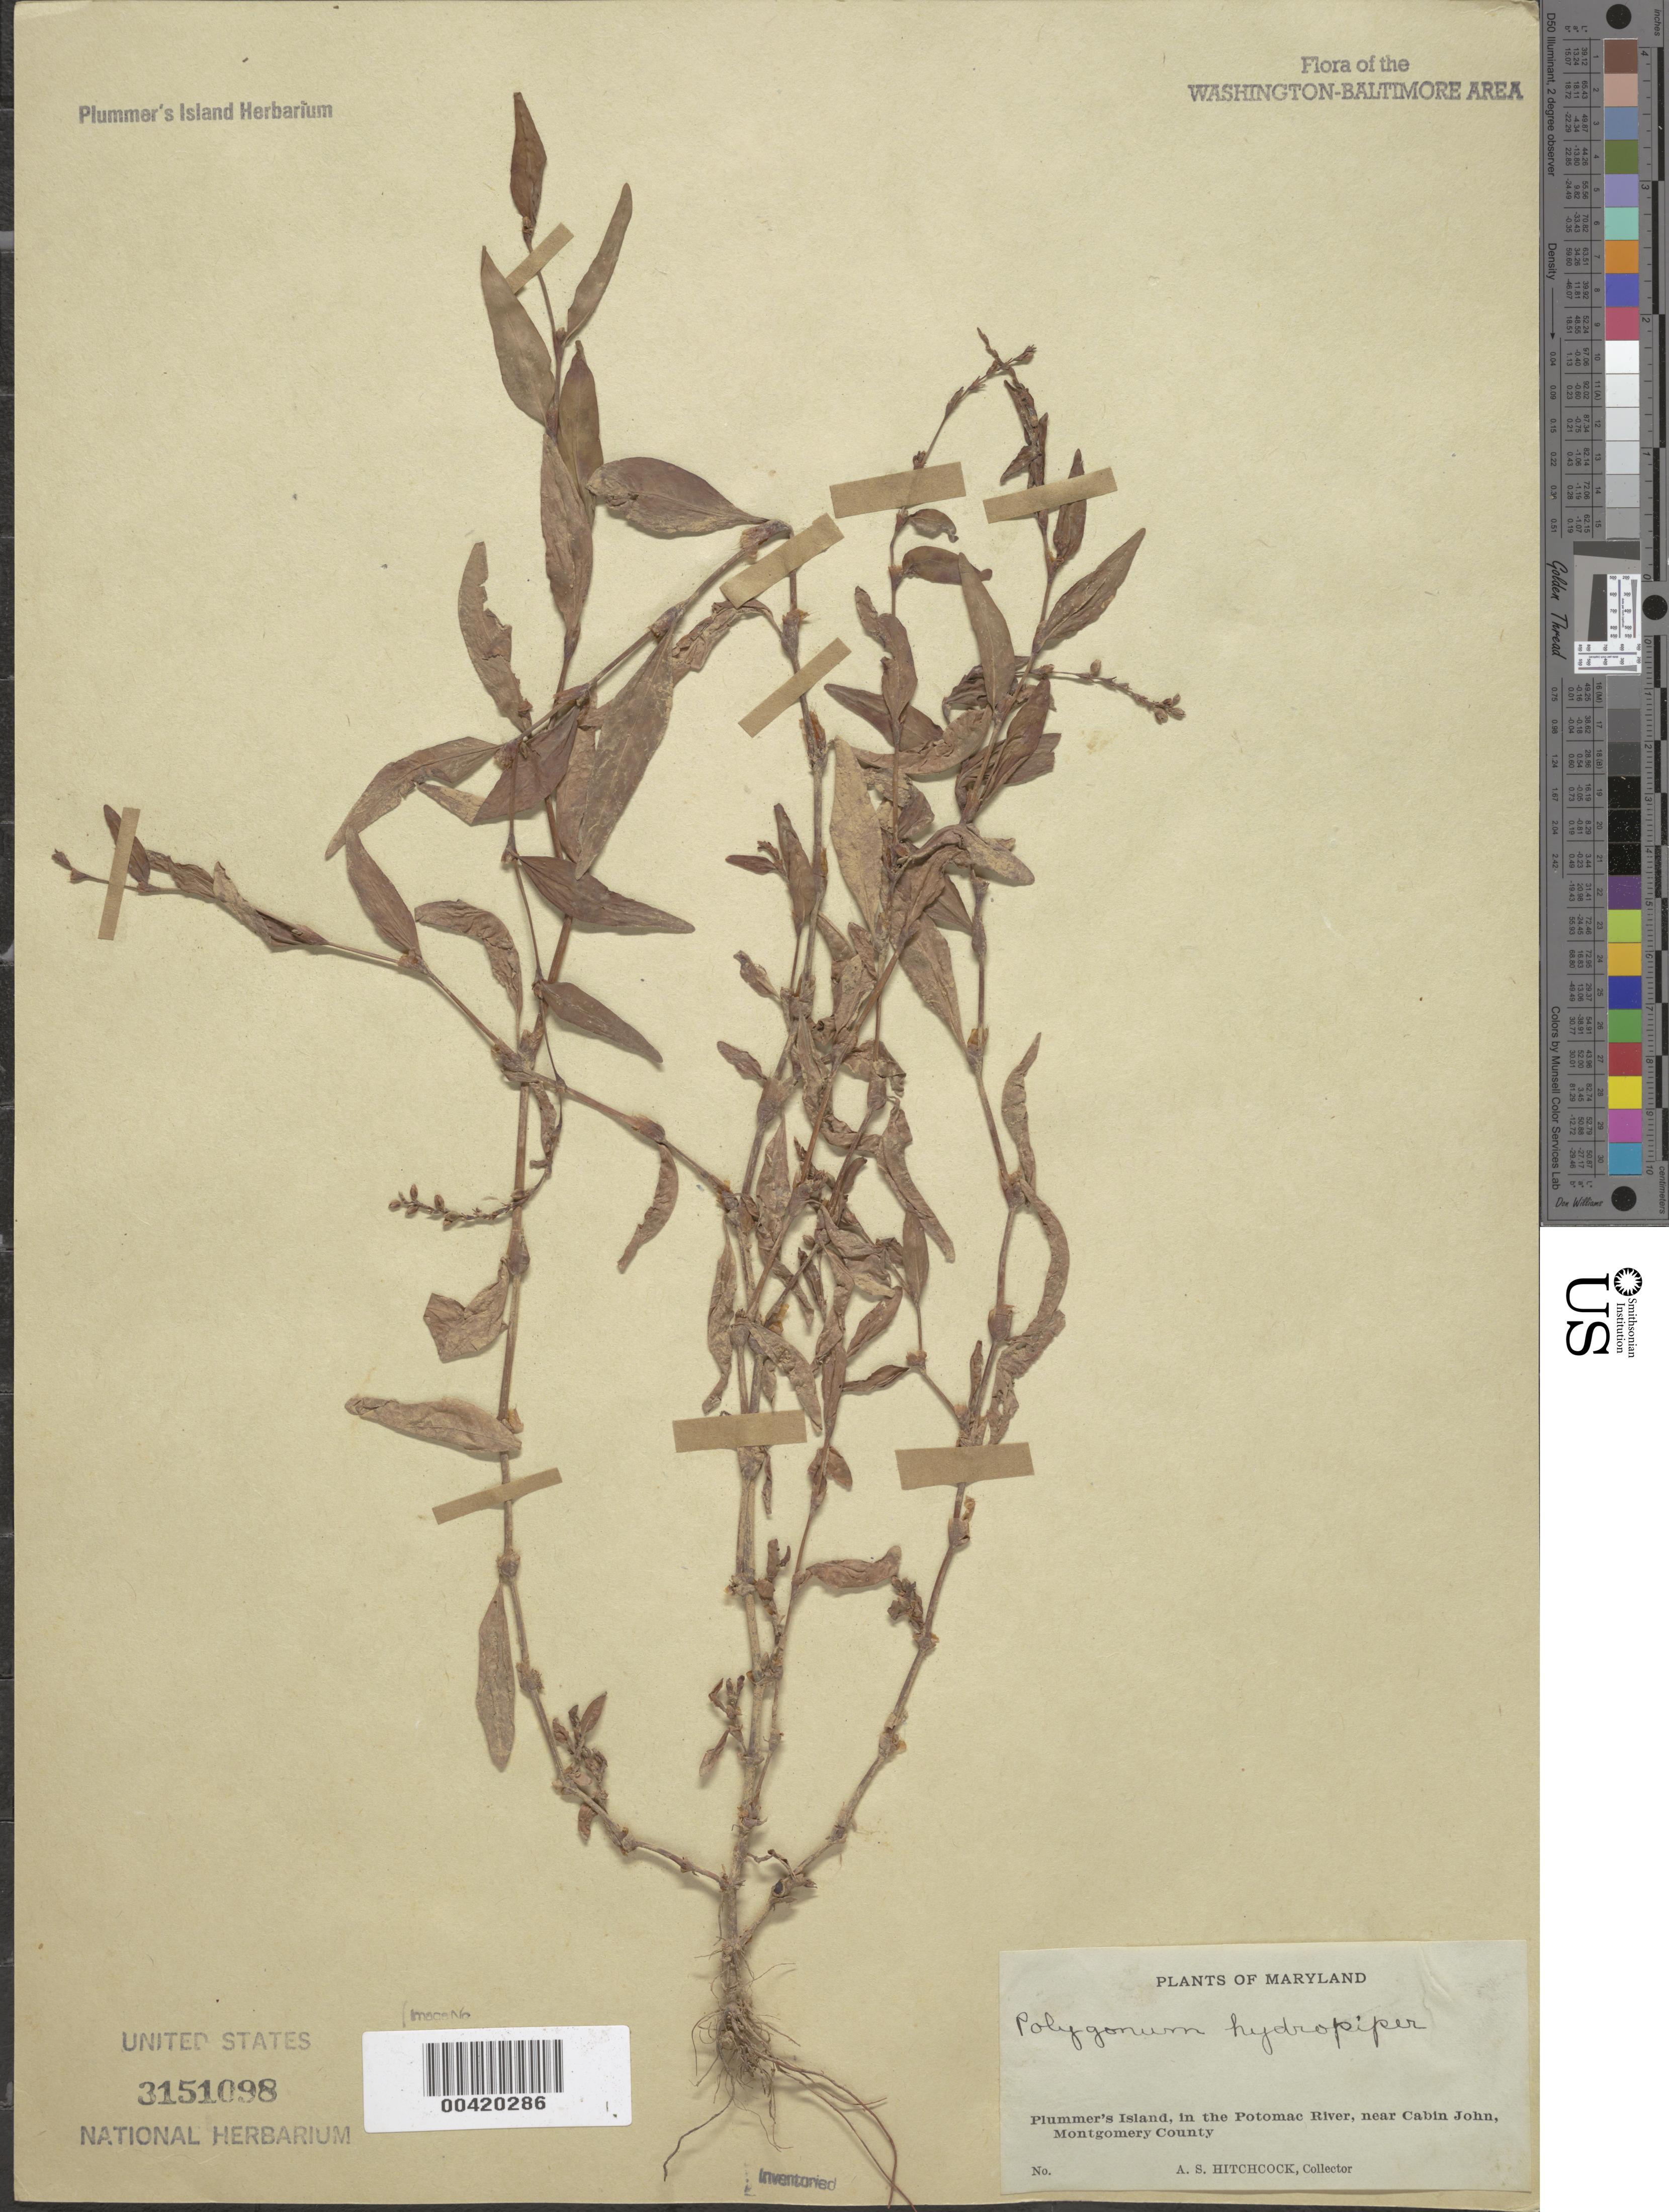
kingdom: Plantae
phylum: Tracheophyta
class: Magnoliopsida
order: Caryophyllales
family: Polygonaceae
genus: Persicaria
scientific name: Persicaria hydropiper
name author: (L.) Delarbre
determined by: Atha, D. E.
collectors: A. S. Hitchcock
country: United States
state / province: Maryland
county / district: Montgomery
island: Plummers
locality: Plummer's Island C. & O. Canal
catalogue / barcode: US 3151098